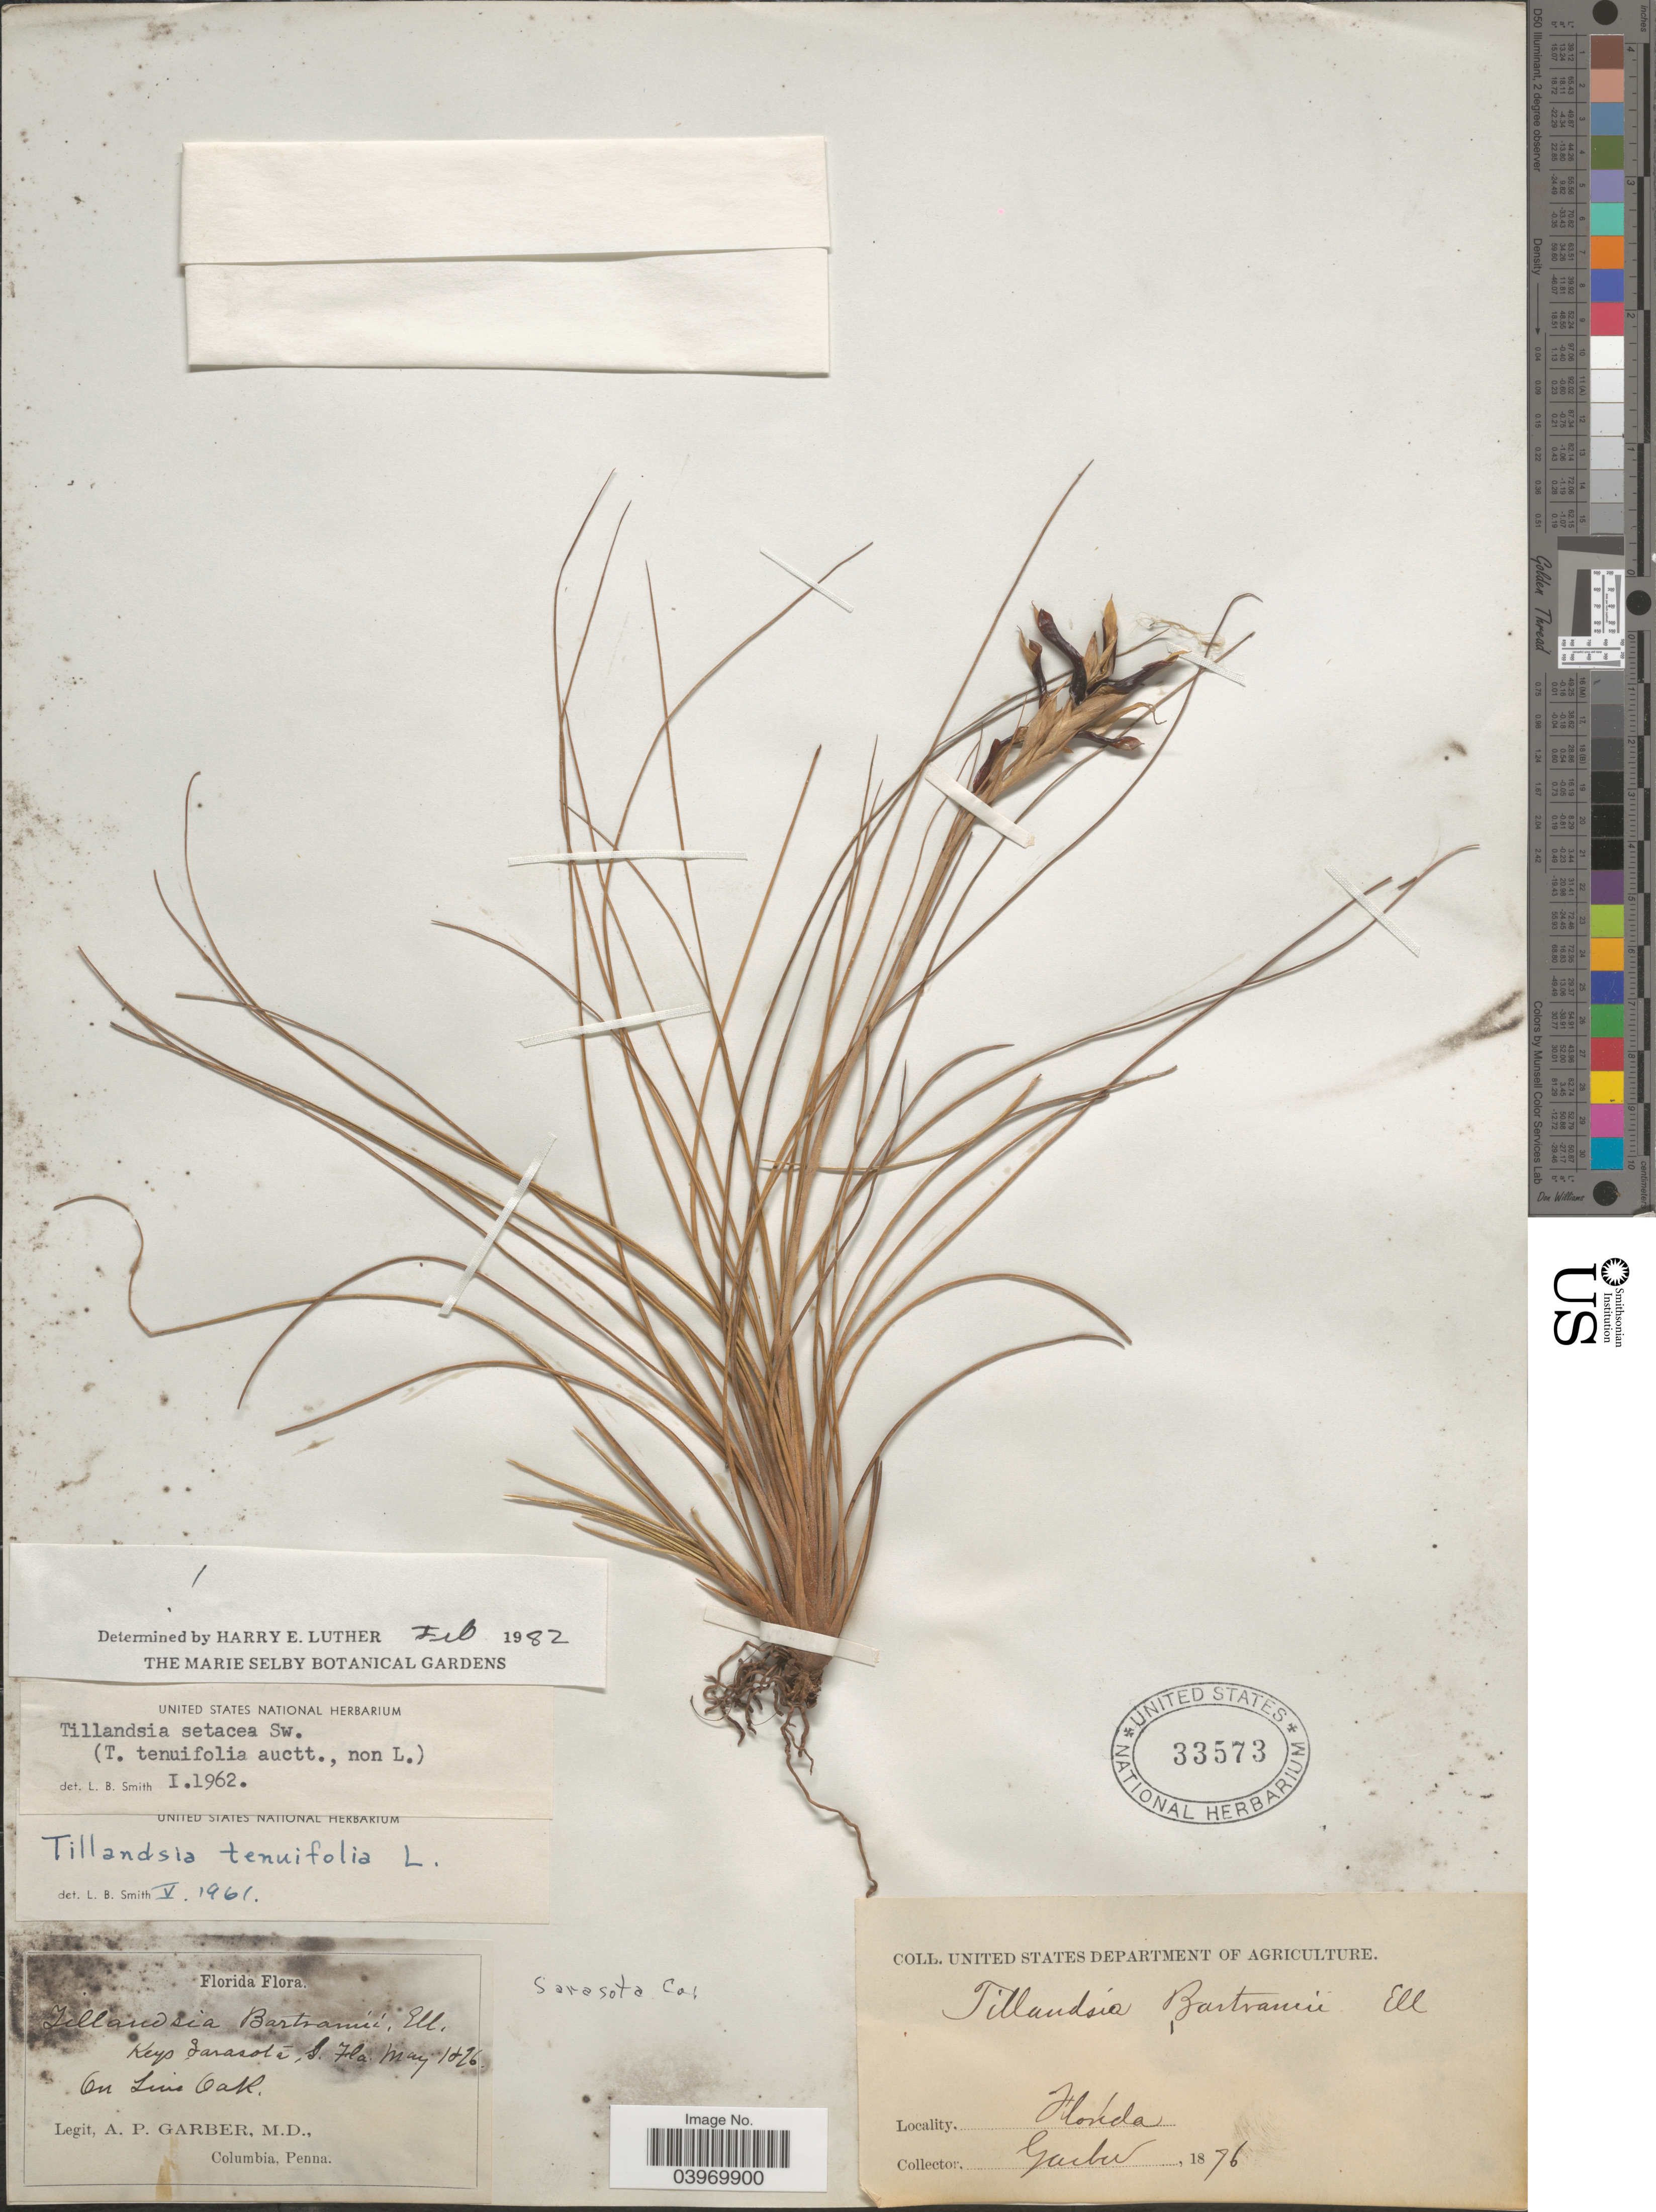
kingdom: Plantae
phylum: Tracheophyta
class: Liliopsida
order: Poales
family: Bromeliaceae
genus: Tillandsia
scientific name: Tillandsia setacea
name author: Sw.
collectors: A. P. Garber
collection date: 1876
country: United States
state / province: Florida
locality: Sarasota Co. Keys Sarasota, S. Fla.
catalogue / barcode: US 33573